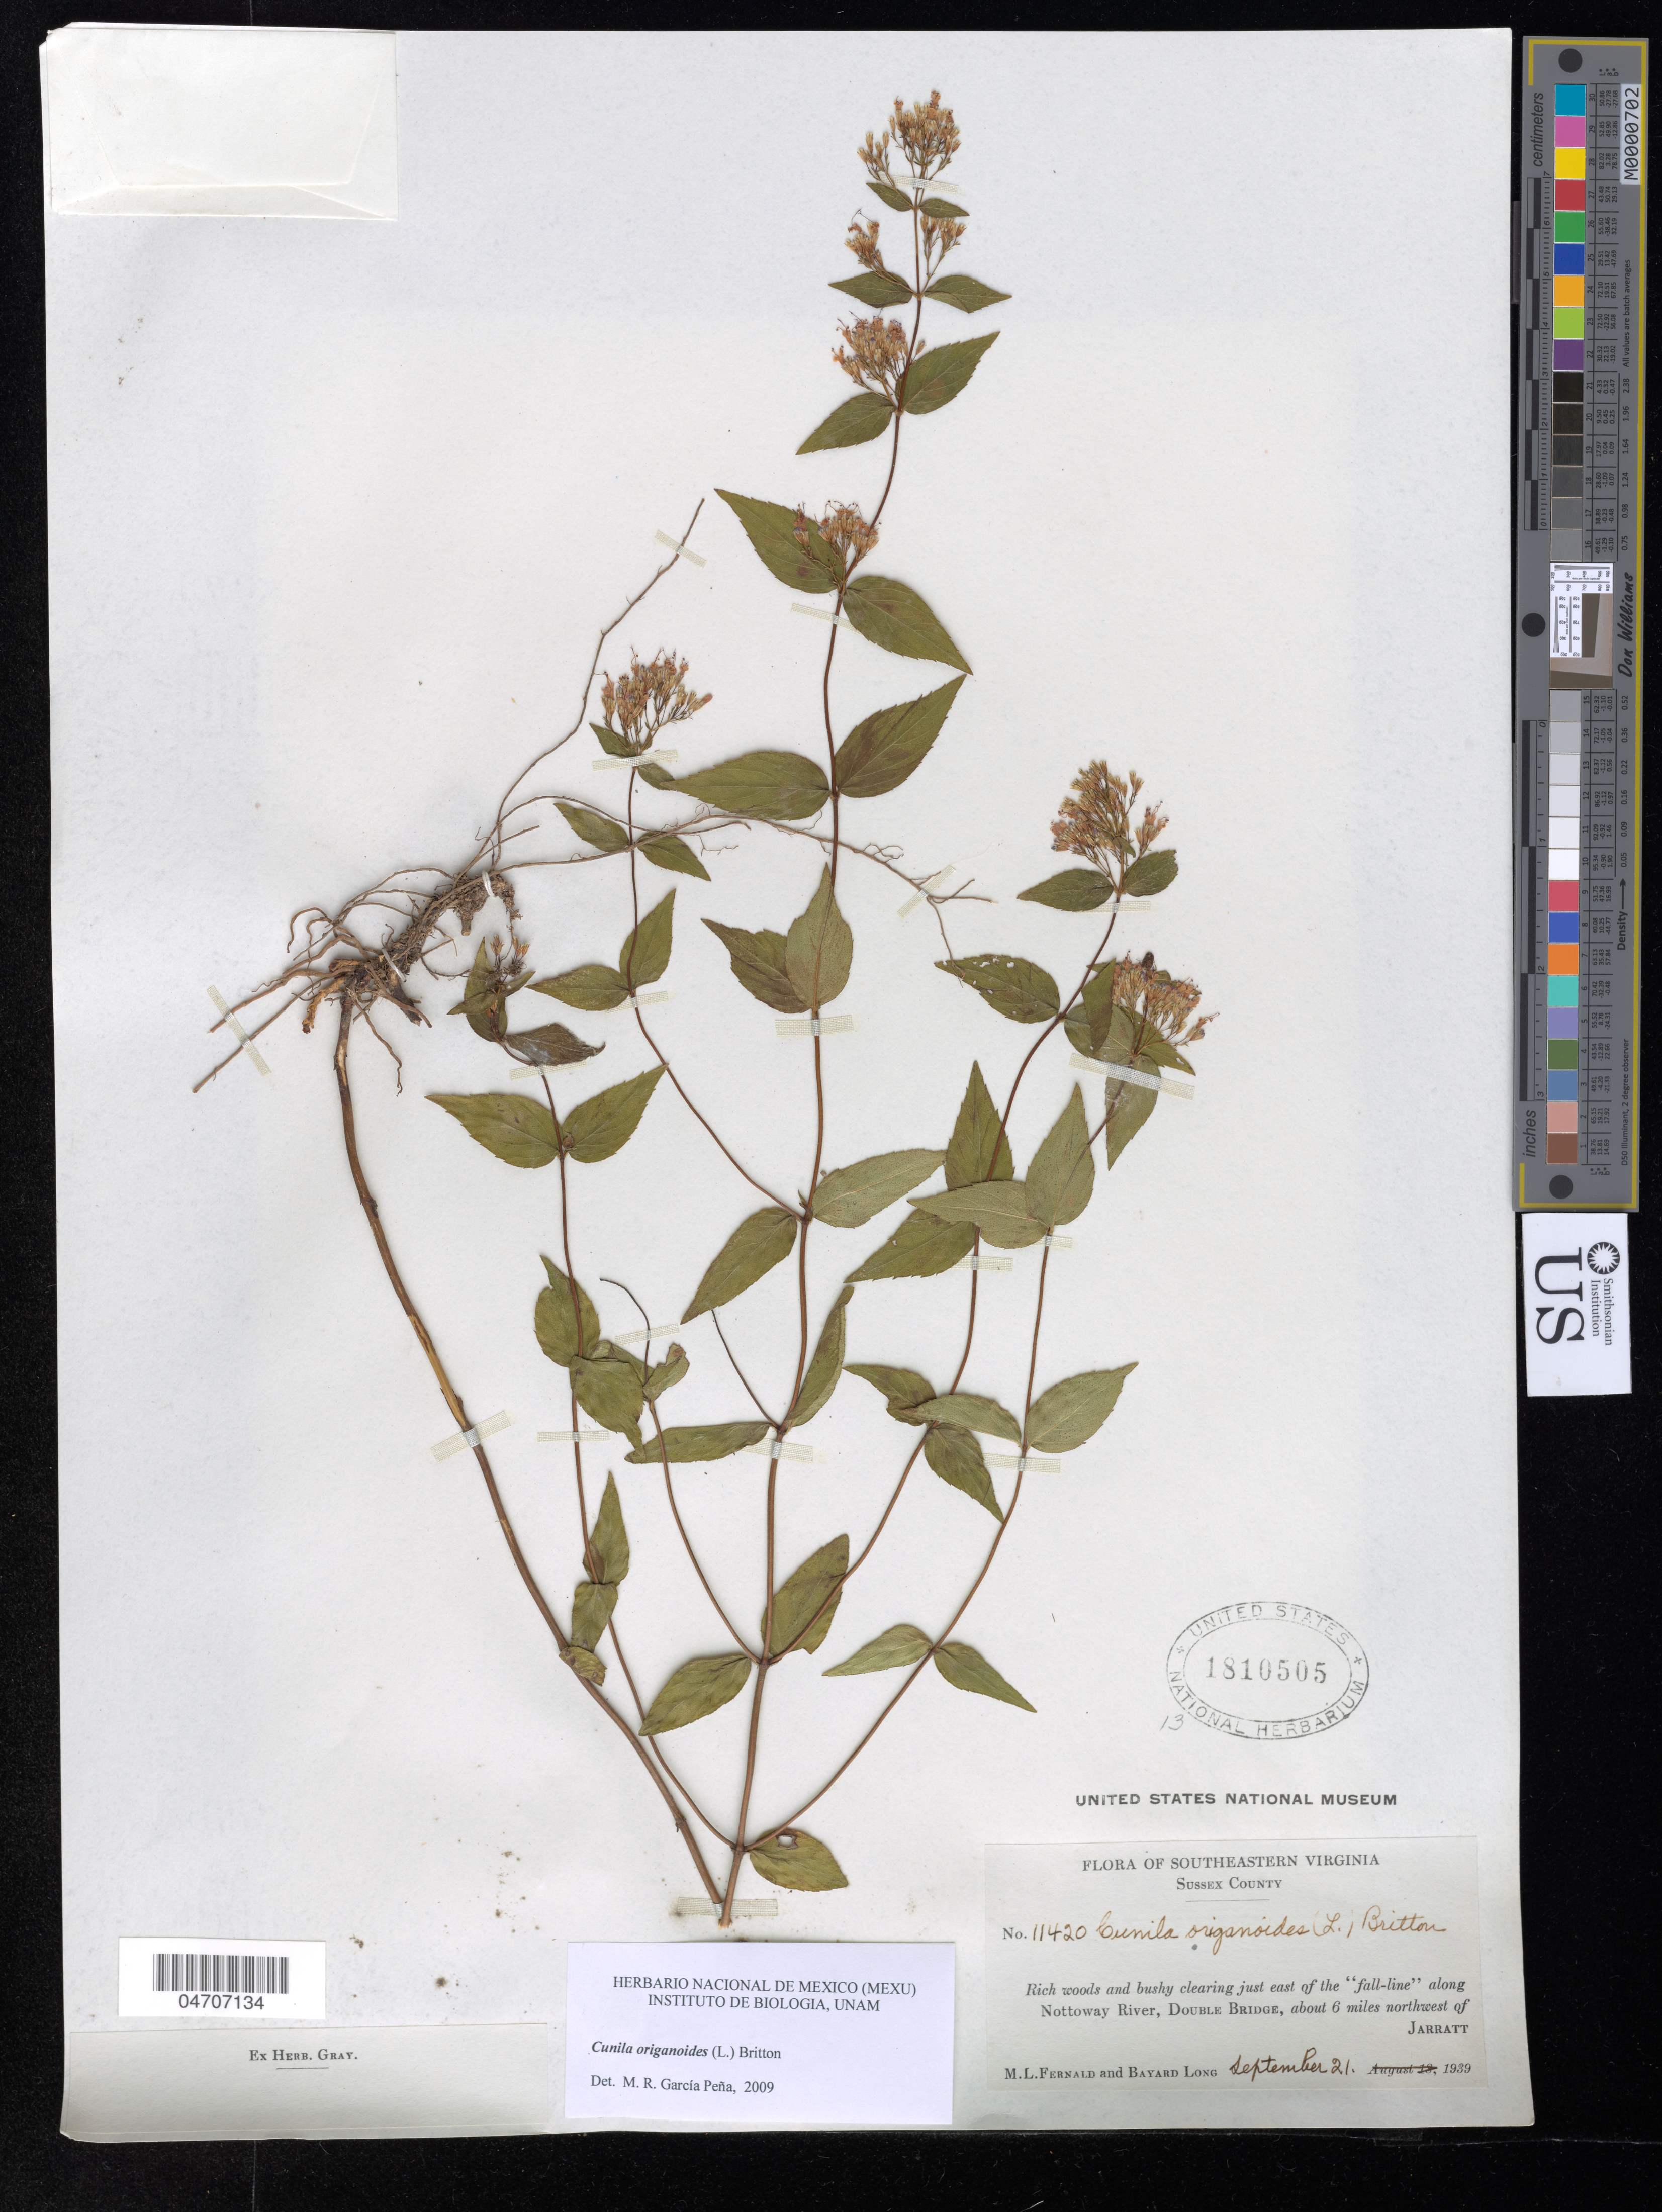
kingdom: Plantae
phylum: Tracheophyta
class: Magnoliopsida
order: Lamiales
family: Lamiaceae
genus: Cunila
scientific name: Cunila origanoides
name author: (L.) Britton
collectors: M. L. Fernald & B. Long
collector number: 11420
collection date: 1939-09-21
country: United States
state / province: Virginia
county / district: Sussex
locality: Southeastern Virginia. Sussex County. Rich woods and bushy clearing just east of the "fall-line" along Nottoway River, Double Bridge, about 6 miles northwest of Jarratt.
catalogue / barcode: US 1810505